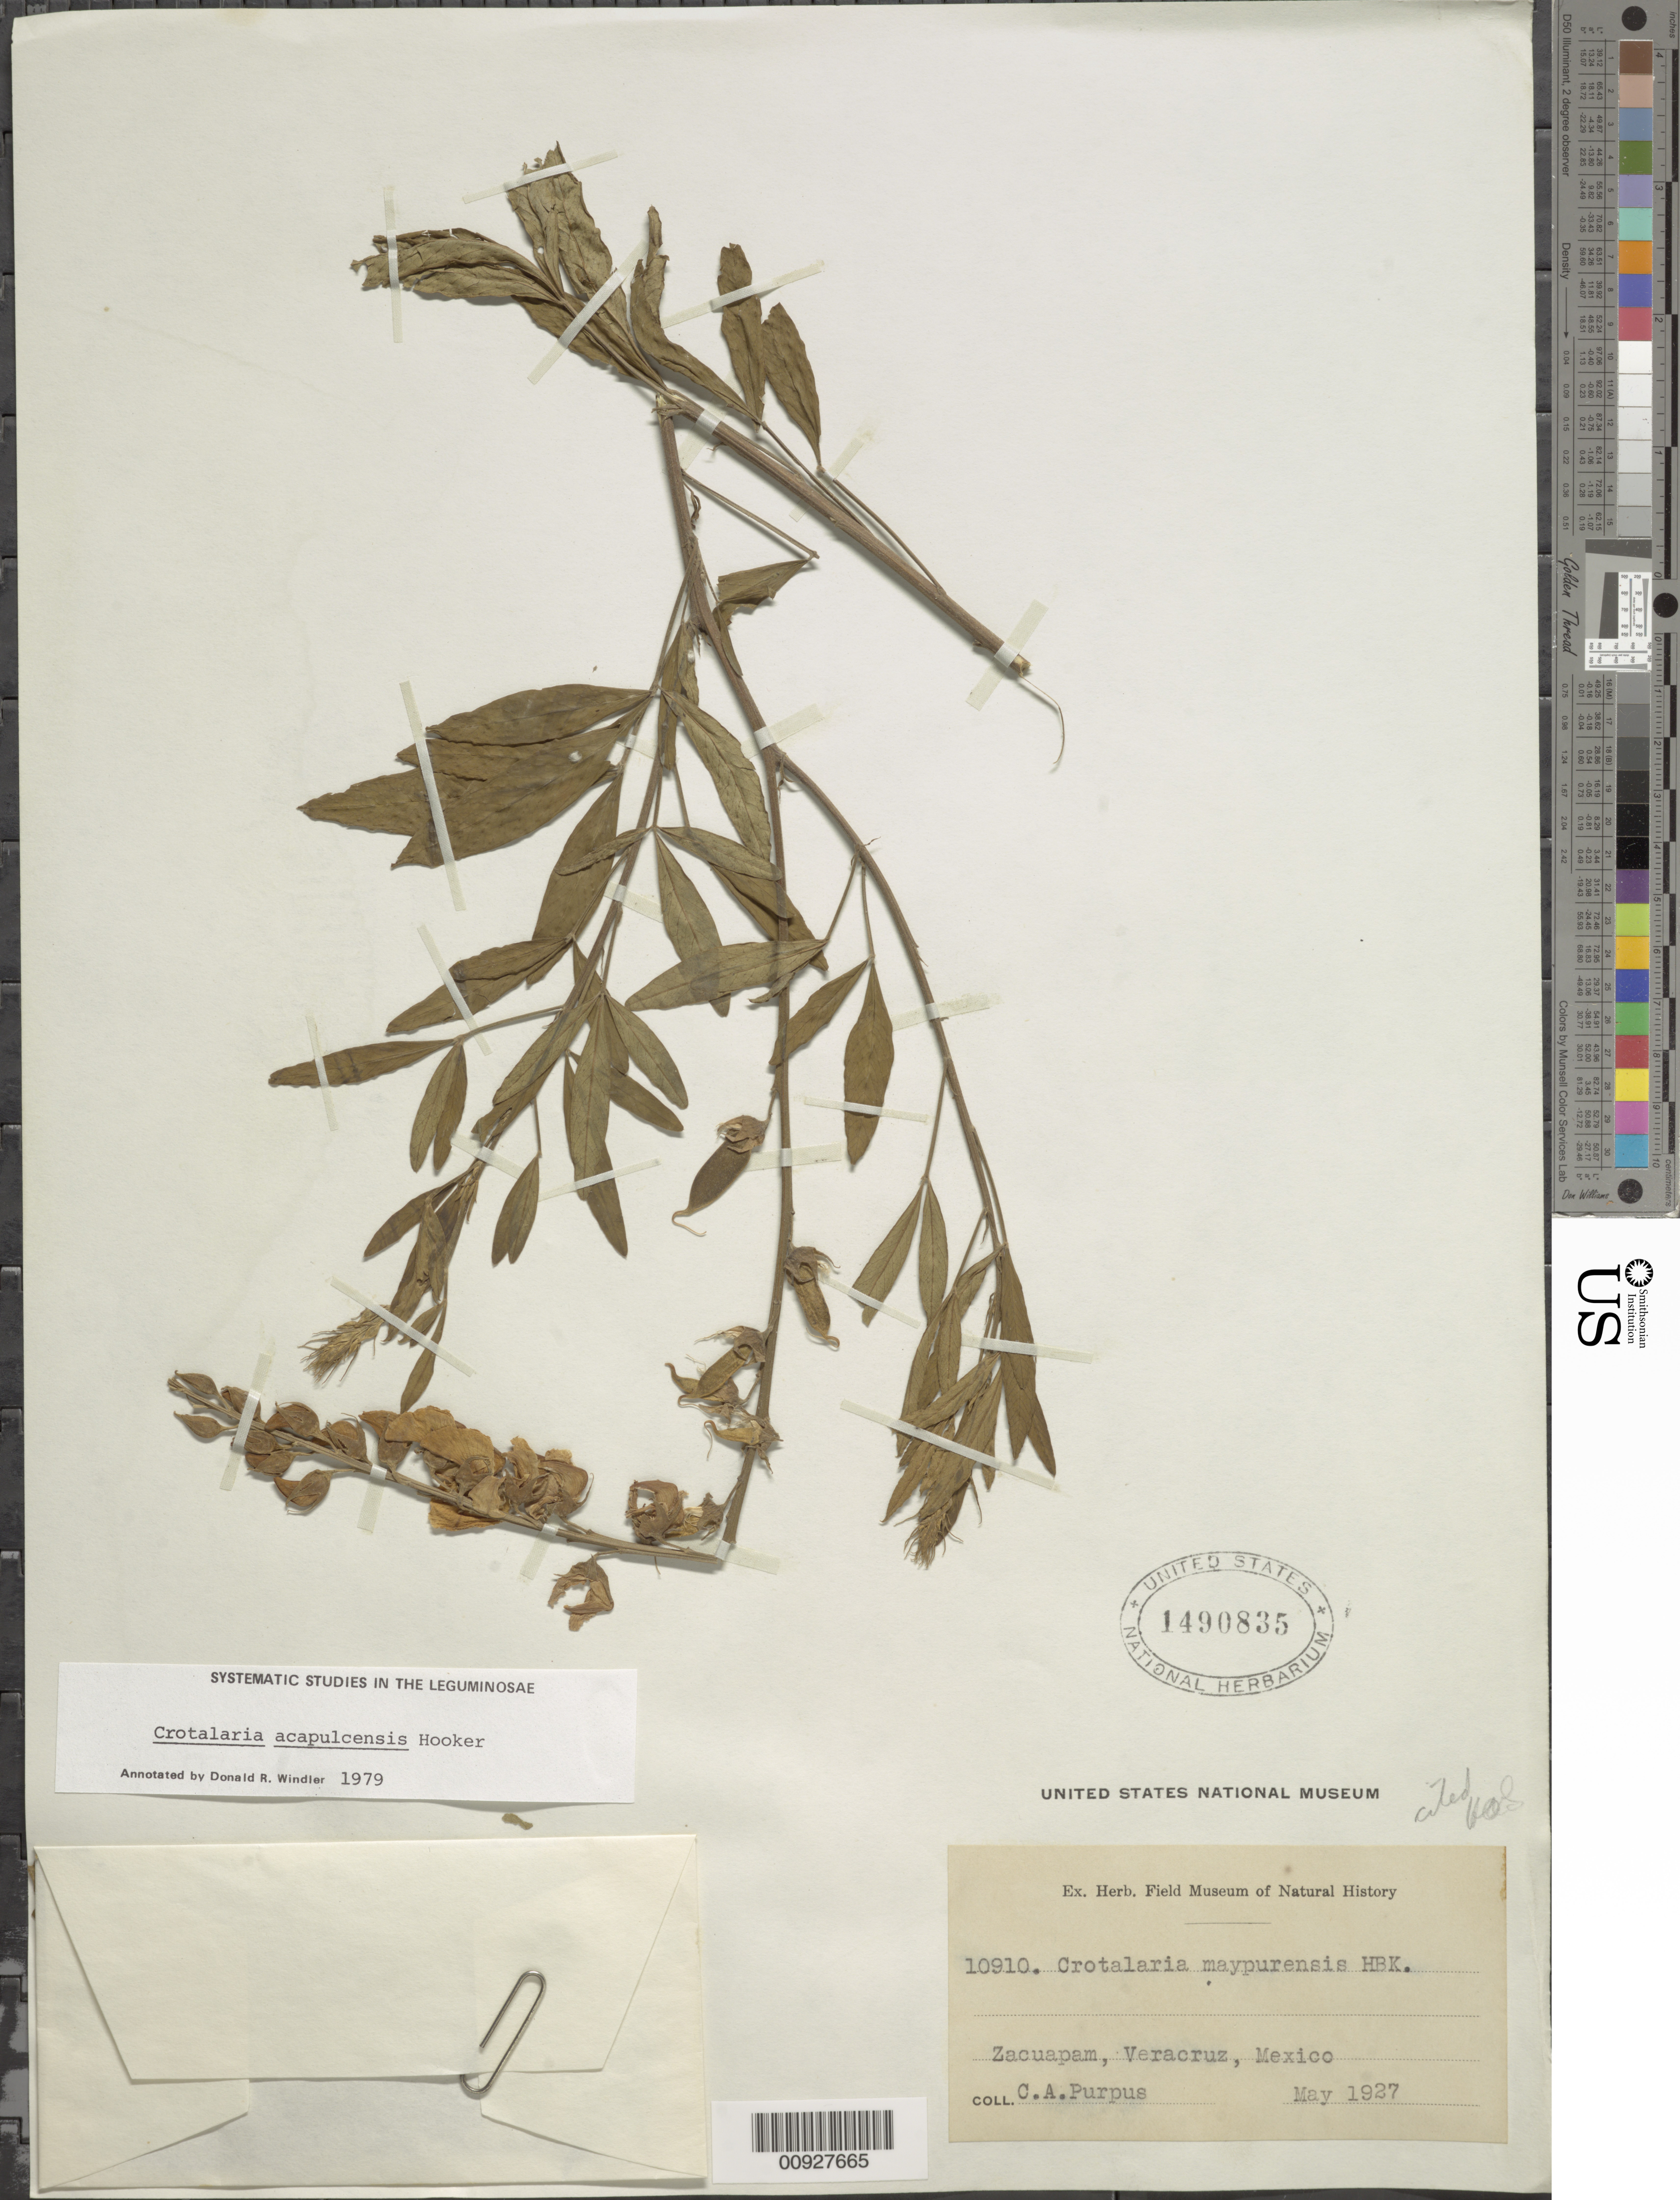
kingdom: Plantae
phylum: Tracheophyta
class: Magnoliopsida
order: Fabales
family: Fabaceae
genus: Crotalaria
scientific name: Crotalaria acapulcensis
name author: Hook. & Arn.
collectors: C. A. Purpus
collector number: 10910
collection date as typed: May 1927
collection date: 1927-05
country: Mexico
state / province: Veracruz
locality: Zacuapam, Veracruz.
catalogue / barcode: US 1490835